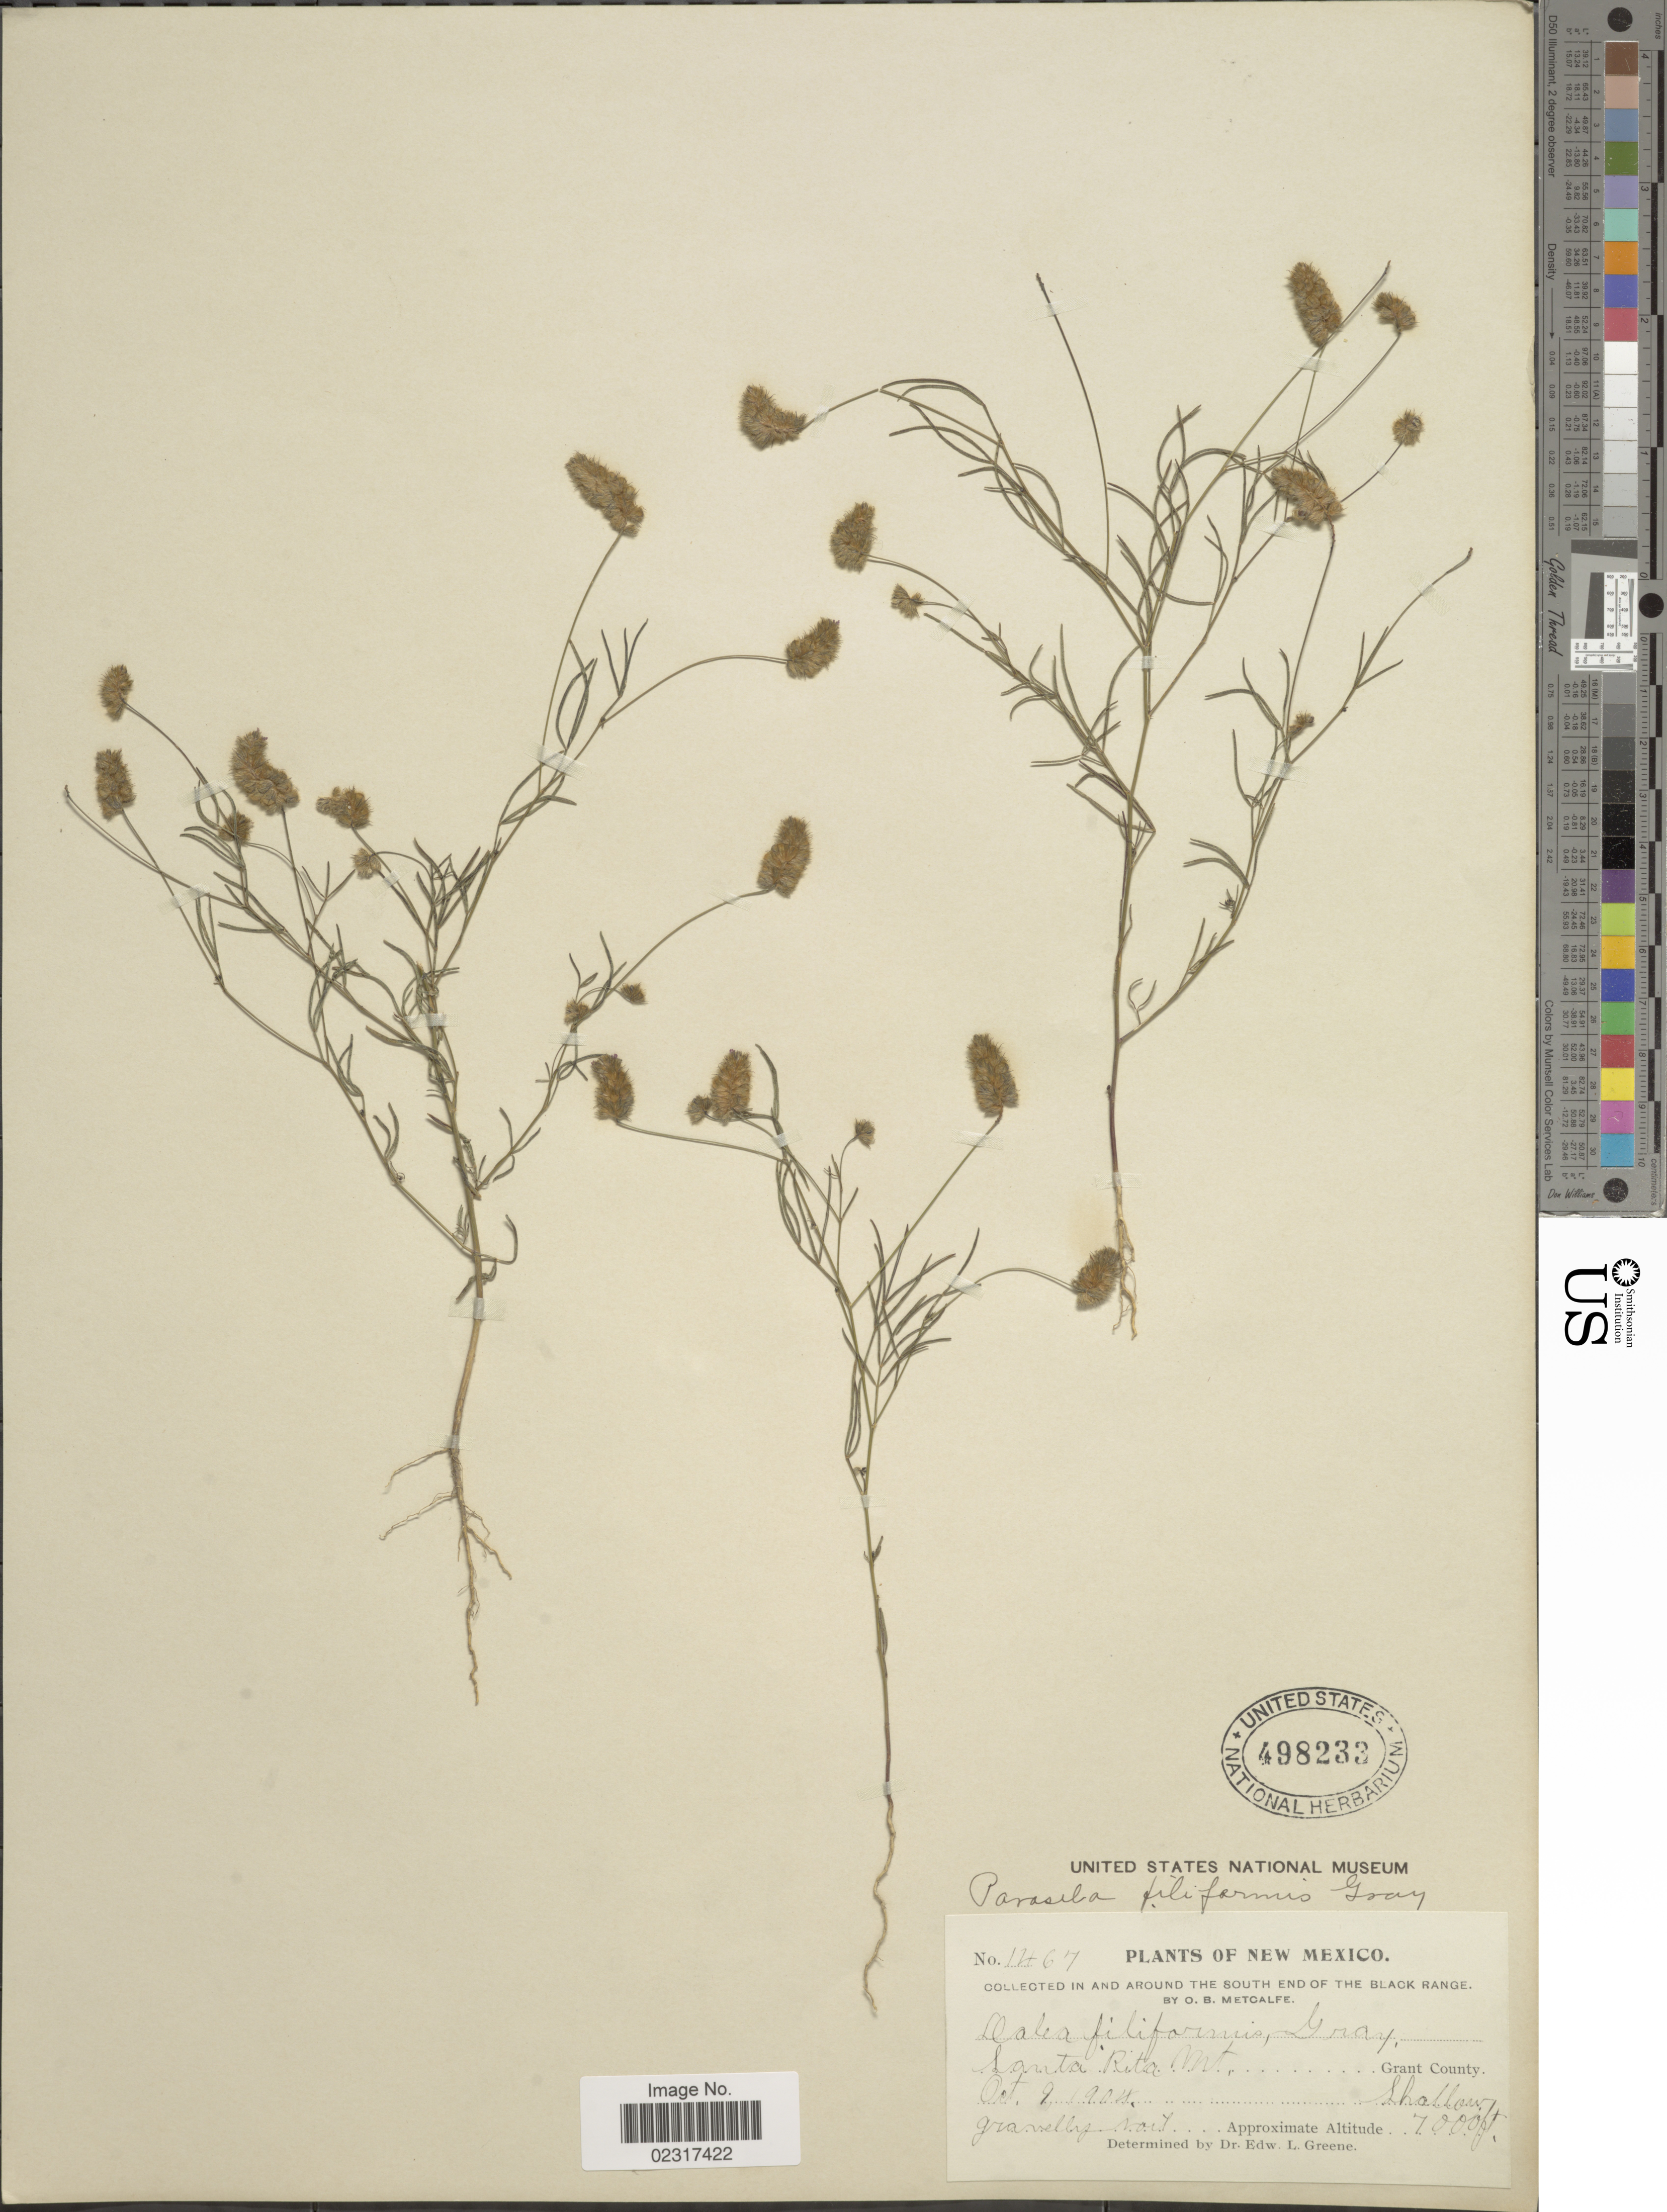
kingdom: Plantae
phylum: Tracheophyta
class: Magnoliopsida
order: Fabales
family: Fabaceae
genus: Dalea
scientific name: Dalea filiformis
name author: A. Gray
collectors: O. B. Metcalfe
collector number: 1467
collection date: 1904-10-09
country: United States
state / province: New Mexico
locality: In and around the south end of the Black Range, Santa Rita Mt., Grant County.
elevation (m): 2134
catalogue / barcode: US 498233